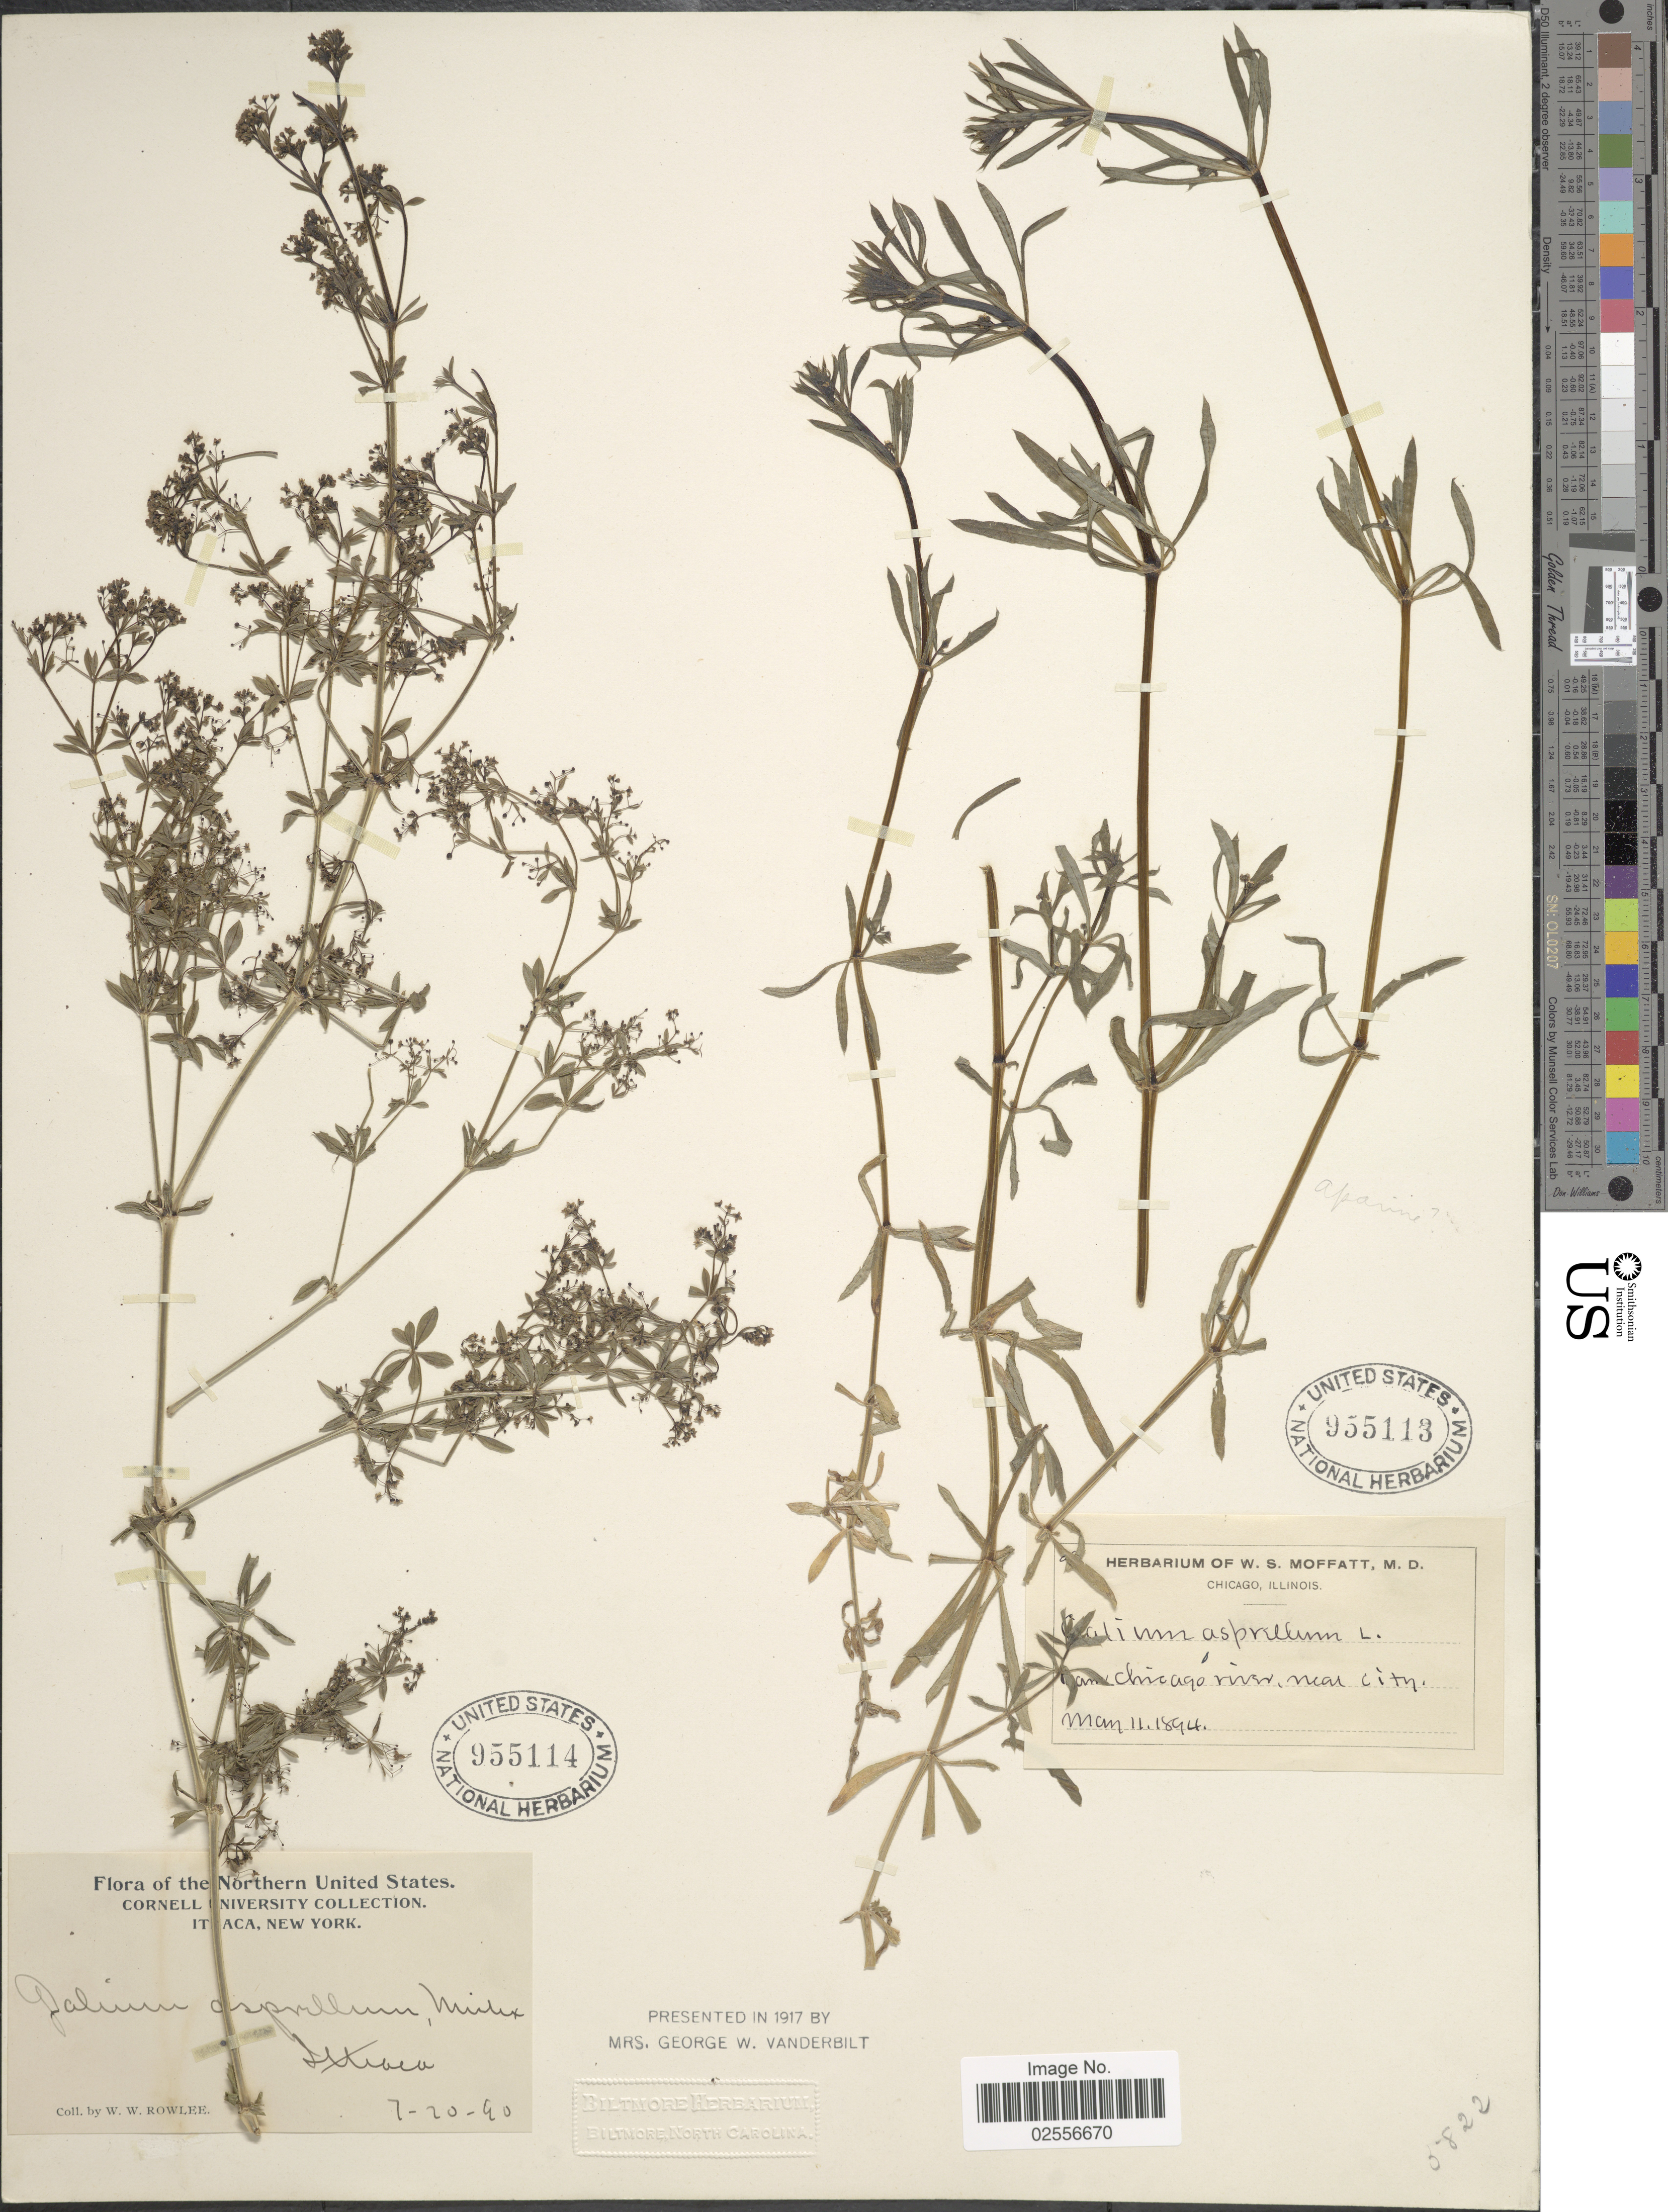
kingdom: Plantae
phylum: Tracheophyta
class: Magnoliopsida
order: Gentianales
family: Rubiaceae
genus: Galium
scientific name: Galium asprellum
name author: Michx.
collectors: ex herb. W. S. Moffatt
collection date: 1894-05-11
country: United States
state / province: Massachusetts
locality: [illegible text] Chicago river, near city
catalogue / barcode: US 955113-2